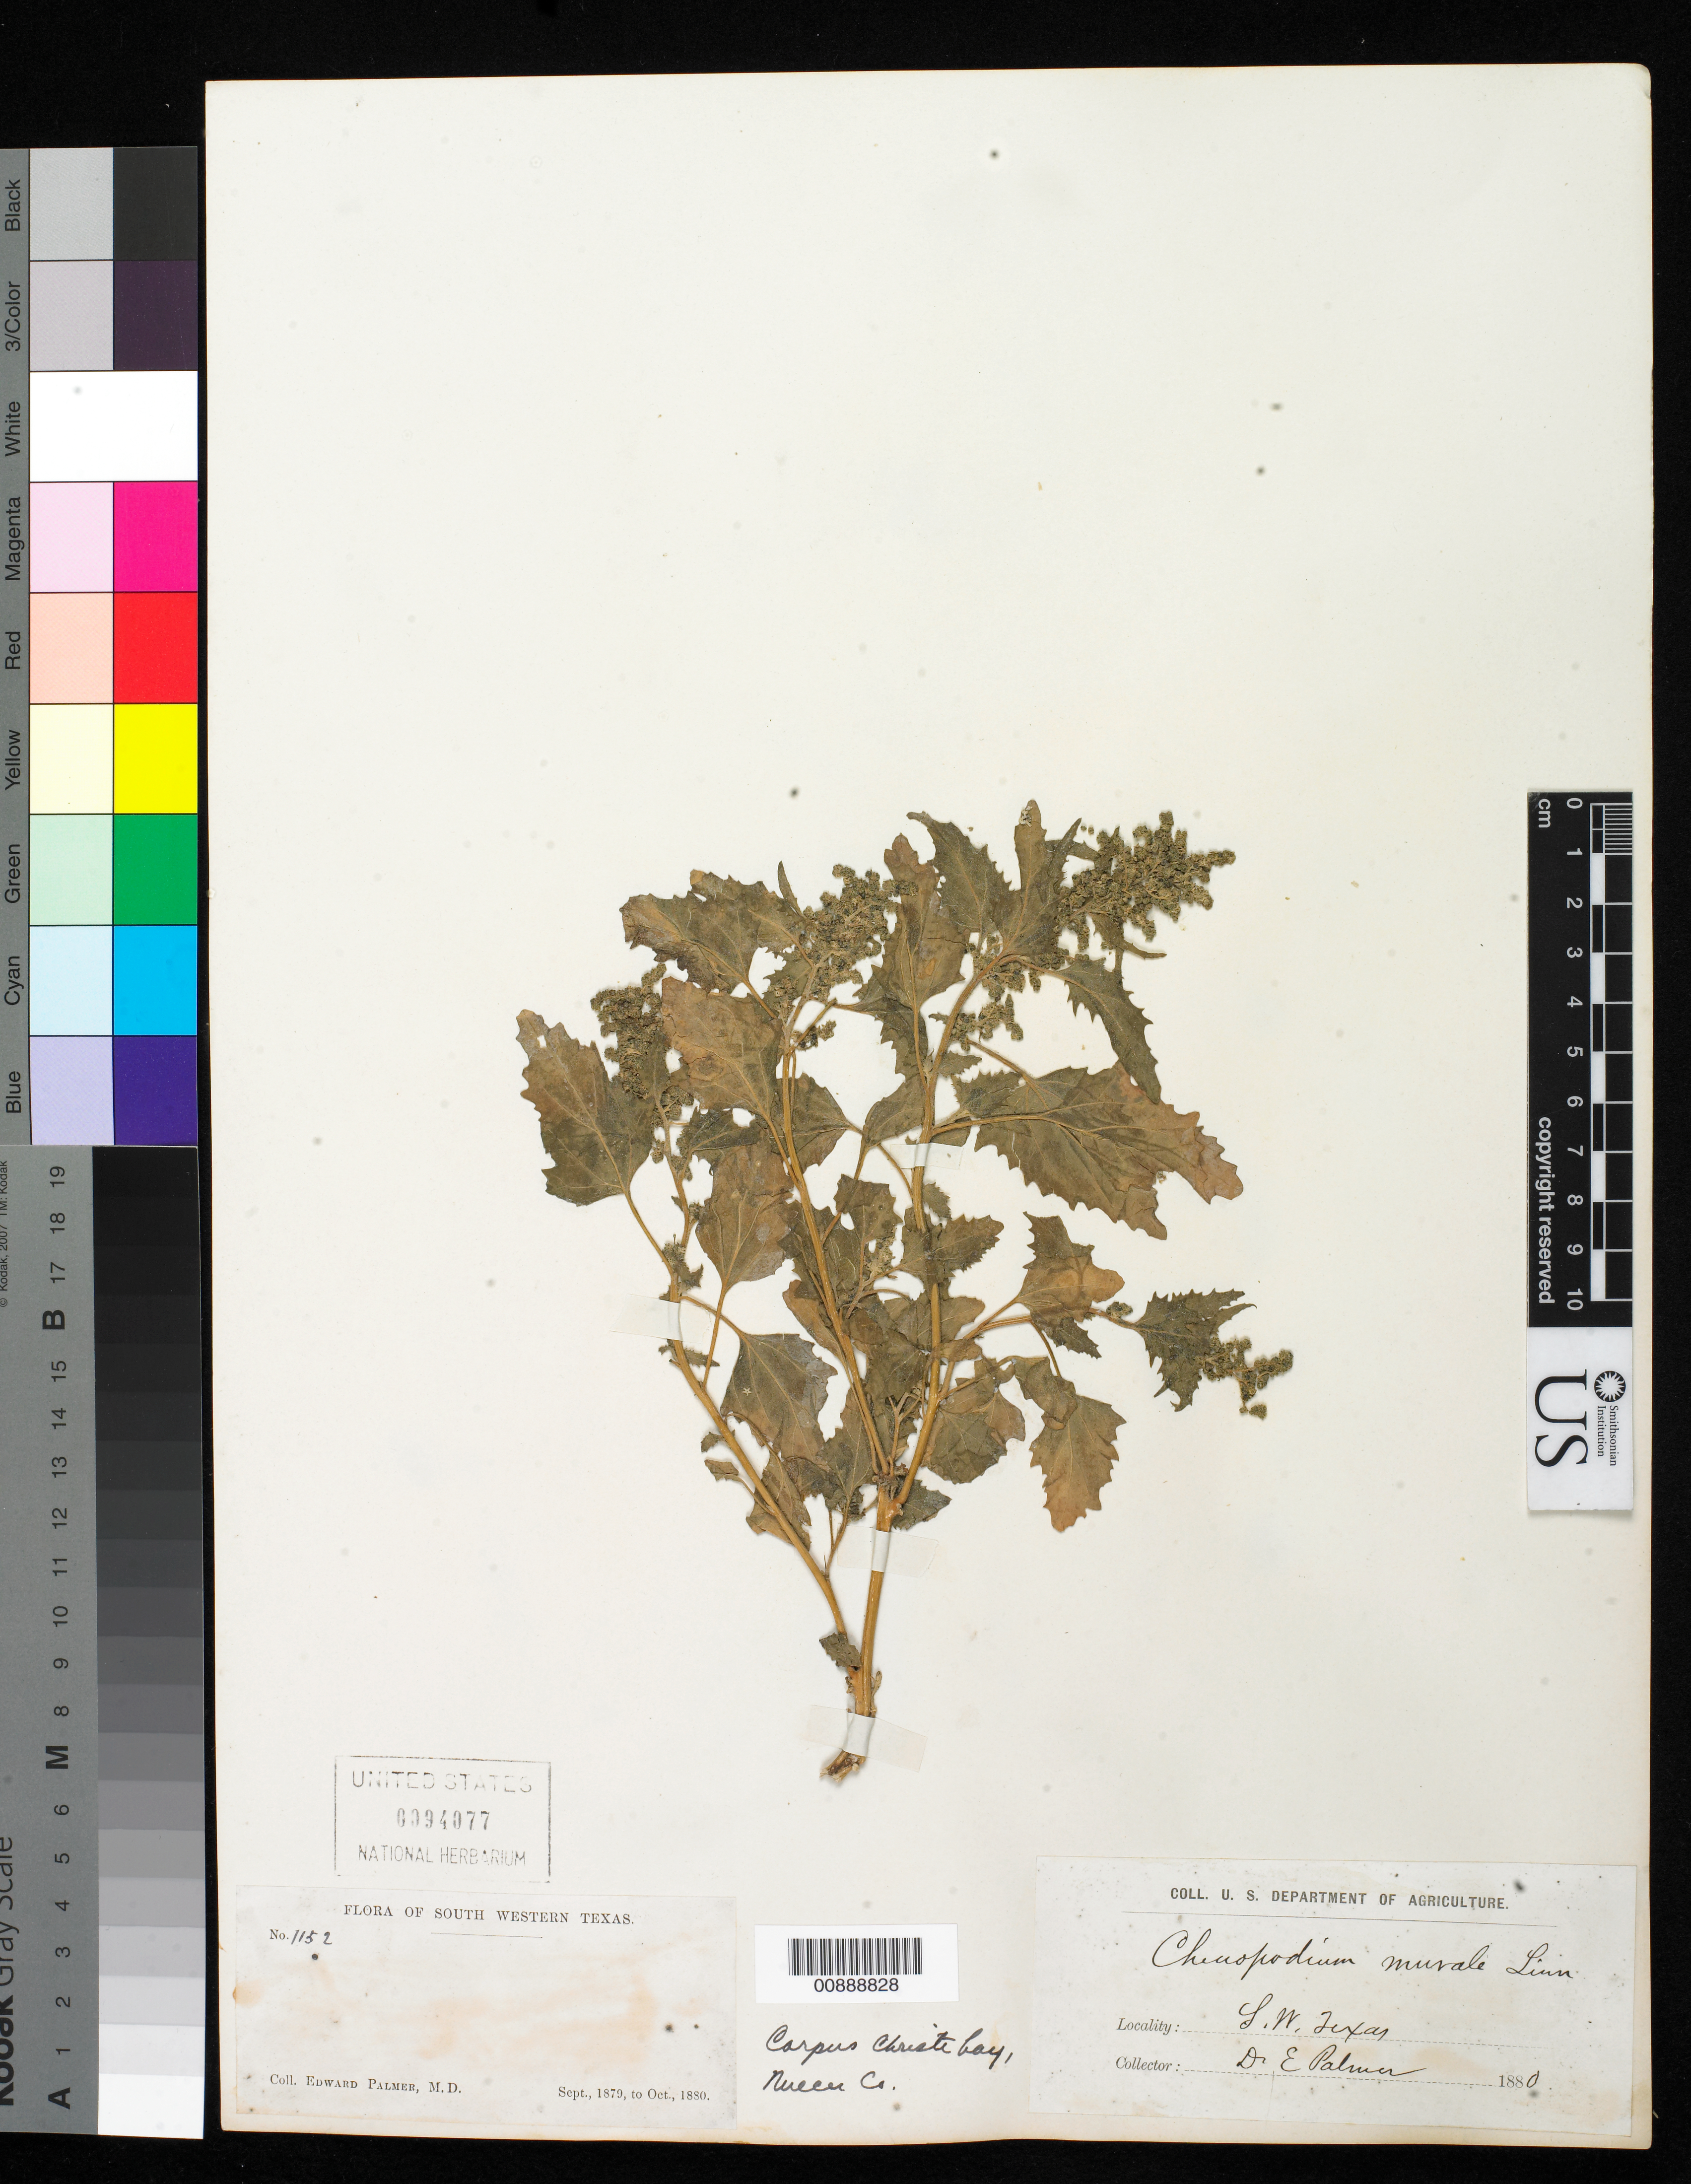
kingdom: Plantae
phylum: Tracheophyta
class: Magnoliopsida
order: Caryophyllales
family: Amaranthaceae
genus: Chenopodium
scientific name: Chenopodium murale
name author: L.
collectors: E. Palmer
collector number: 1152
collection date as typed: Sep 1879 to -- Oct 1880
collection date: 1879-09/1880-10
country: United States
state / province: Texas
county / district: Nueces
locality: Corpus Christy Bay, SW Texas.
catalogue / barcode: US 94077